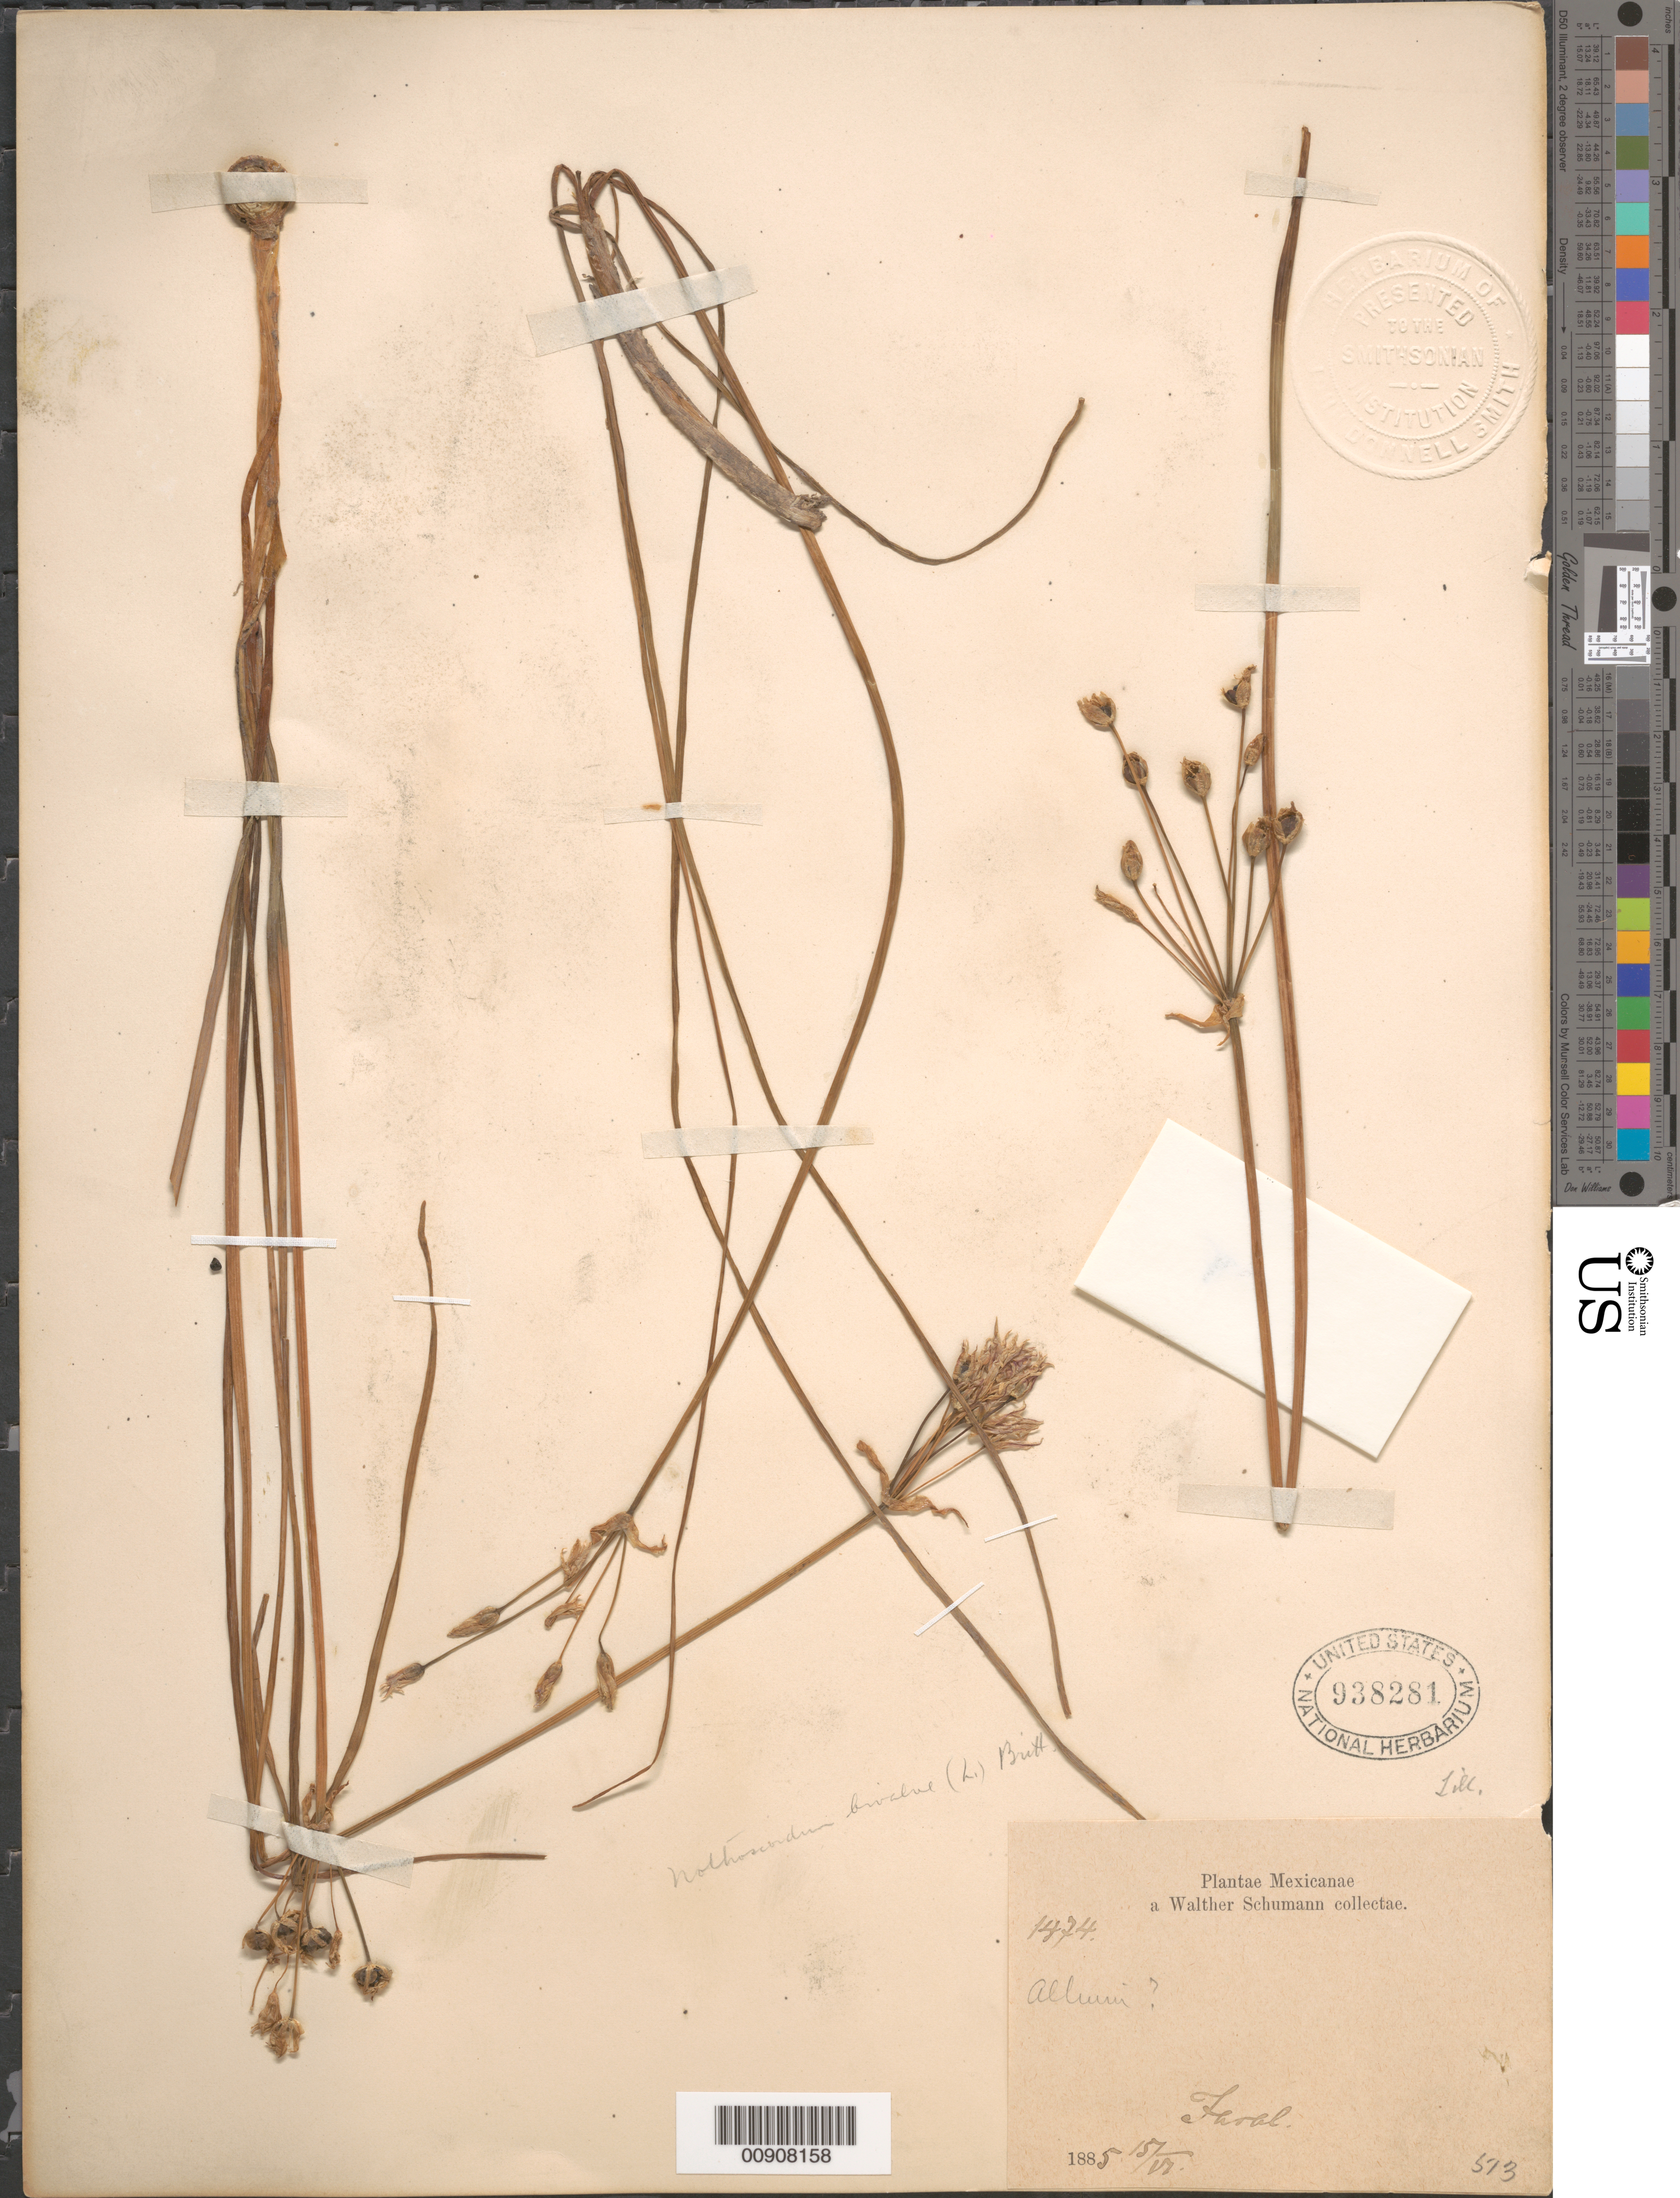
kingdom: Plantae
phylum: Tracheophyta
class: Liliopsida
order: Asparagales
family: Amaryllidaceae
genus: Nothoscordum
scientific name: Nothoscordum bivalve var. bivalve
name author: (L.) Britton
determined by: Strong, M. T., (US), Smithsonian Institution - National Museum of Natural History (UNITED STATES)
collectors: W. Schumann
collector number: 1474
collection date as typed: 15 Jun 1885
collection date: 1885-06-15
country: Mexico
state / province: Guanajuato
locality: Jaral.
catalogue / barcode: US 938281